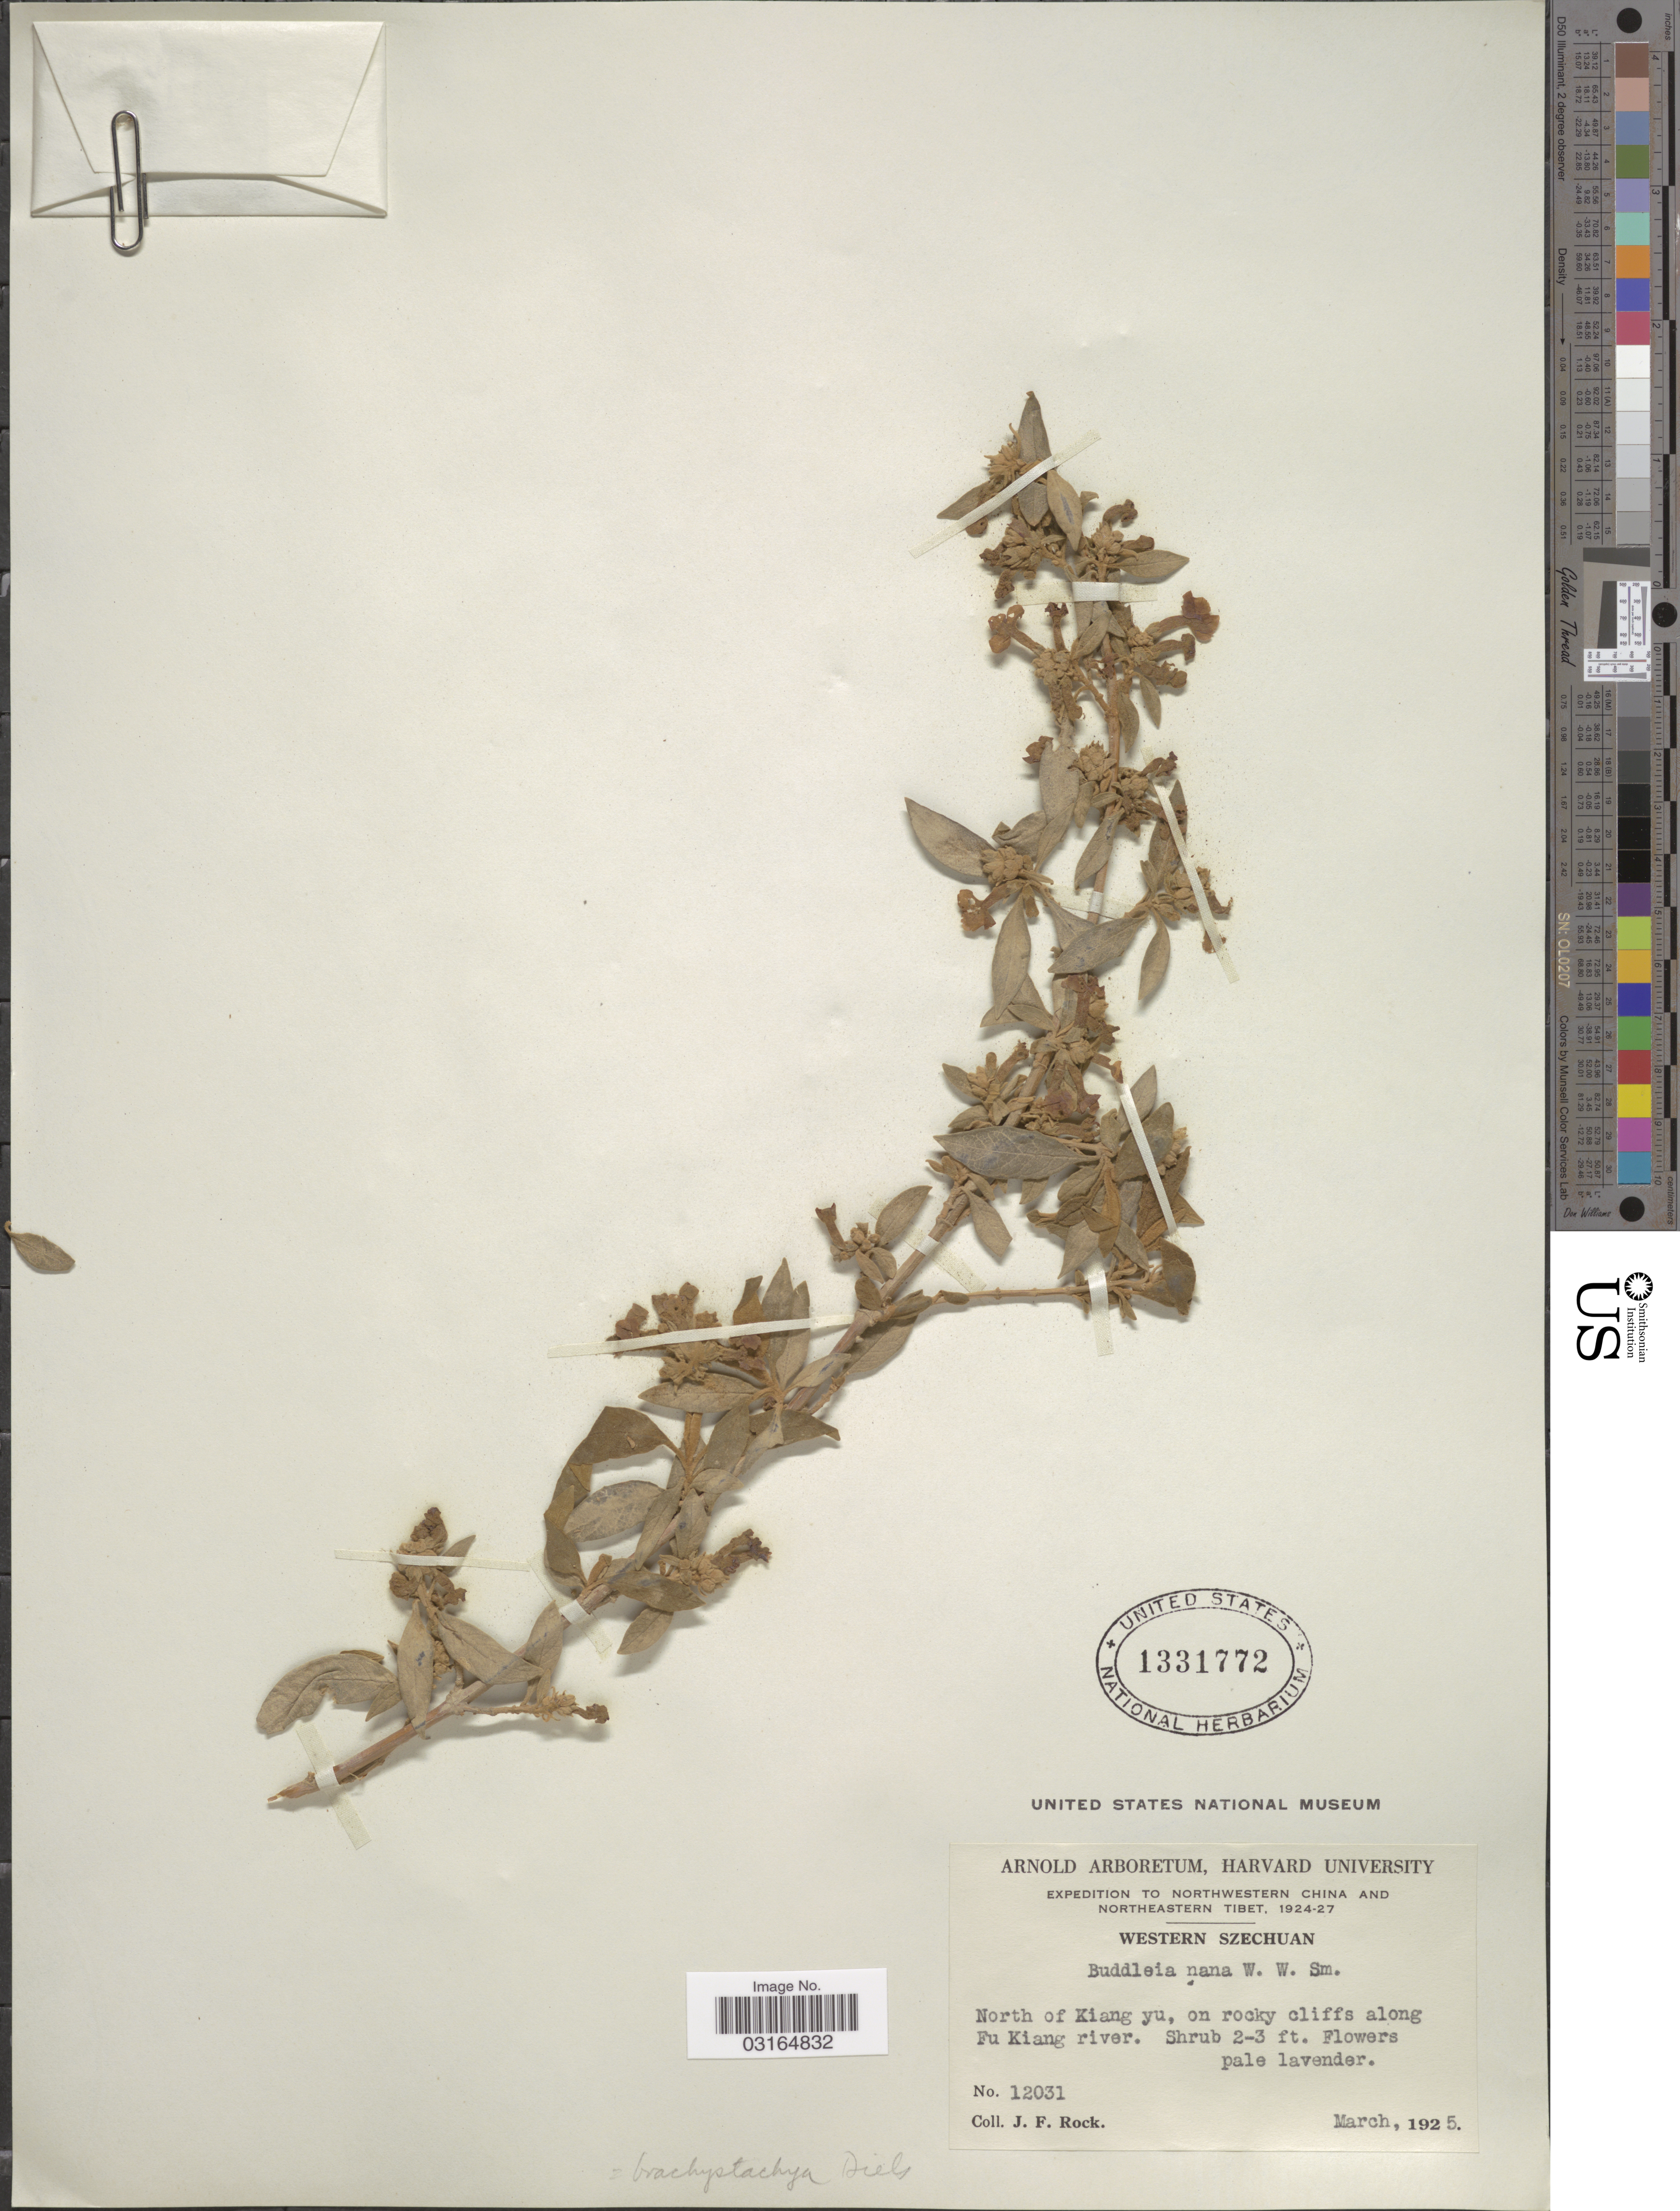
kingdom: Plantae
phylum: Tracheophyta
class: Magnoliopsida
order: Lamiales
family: Scrophulariaceae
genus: Buddleja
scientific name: Buddleja brachystachya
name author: Diels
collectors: J. Rock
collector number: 12031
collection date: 1925-03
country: China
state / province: Sichuan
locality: Northwestern China. Western Szechuan. North of Kiang yu, on rocky cliffs along Fu Kiang river.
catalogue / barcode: US 1331772